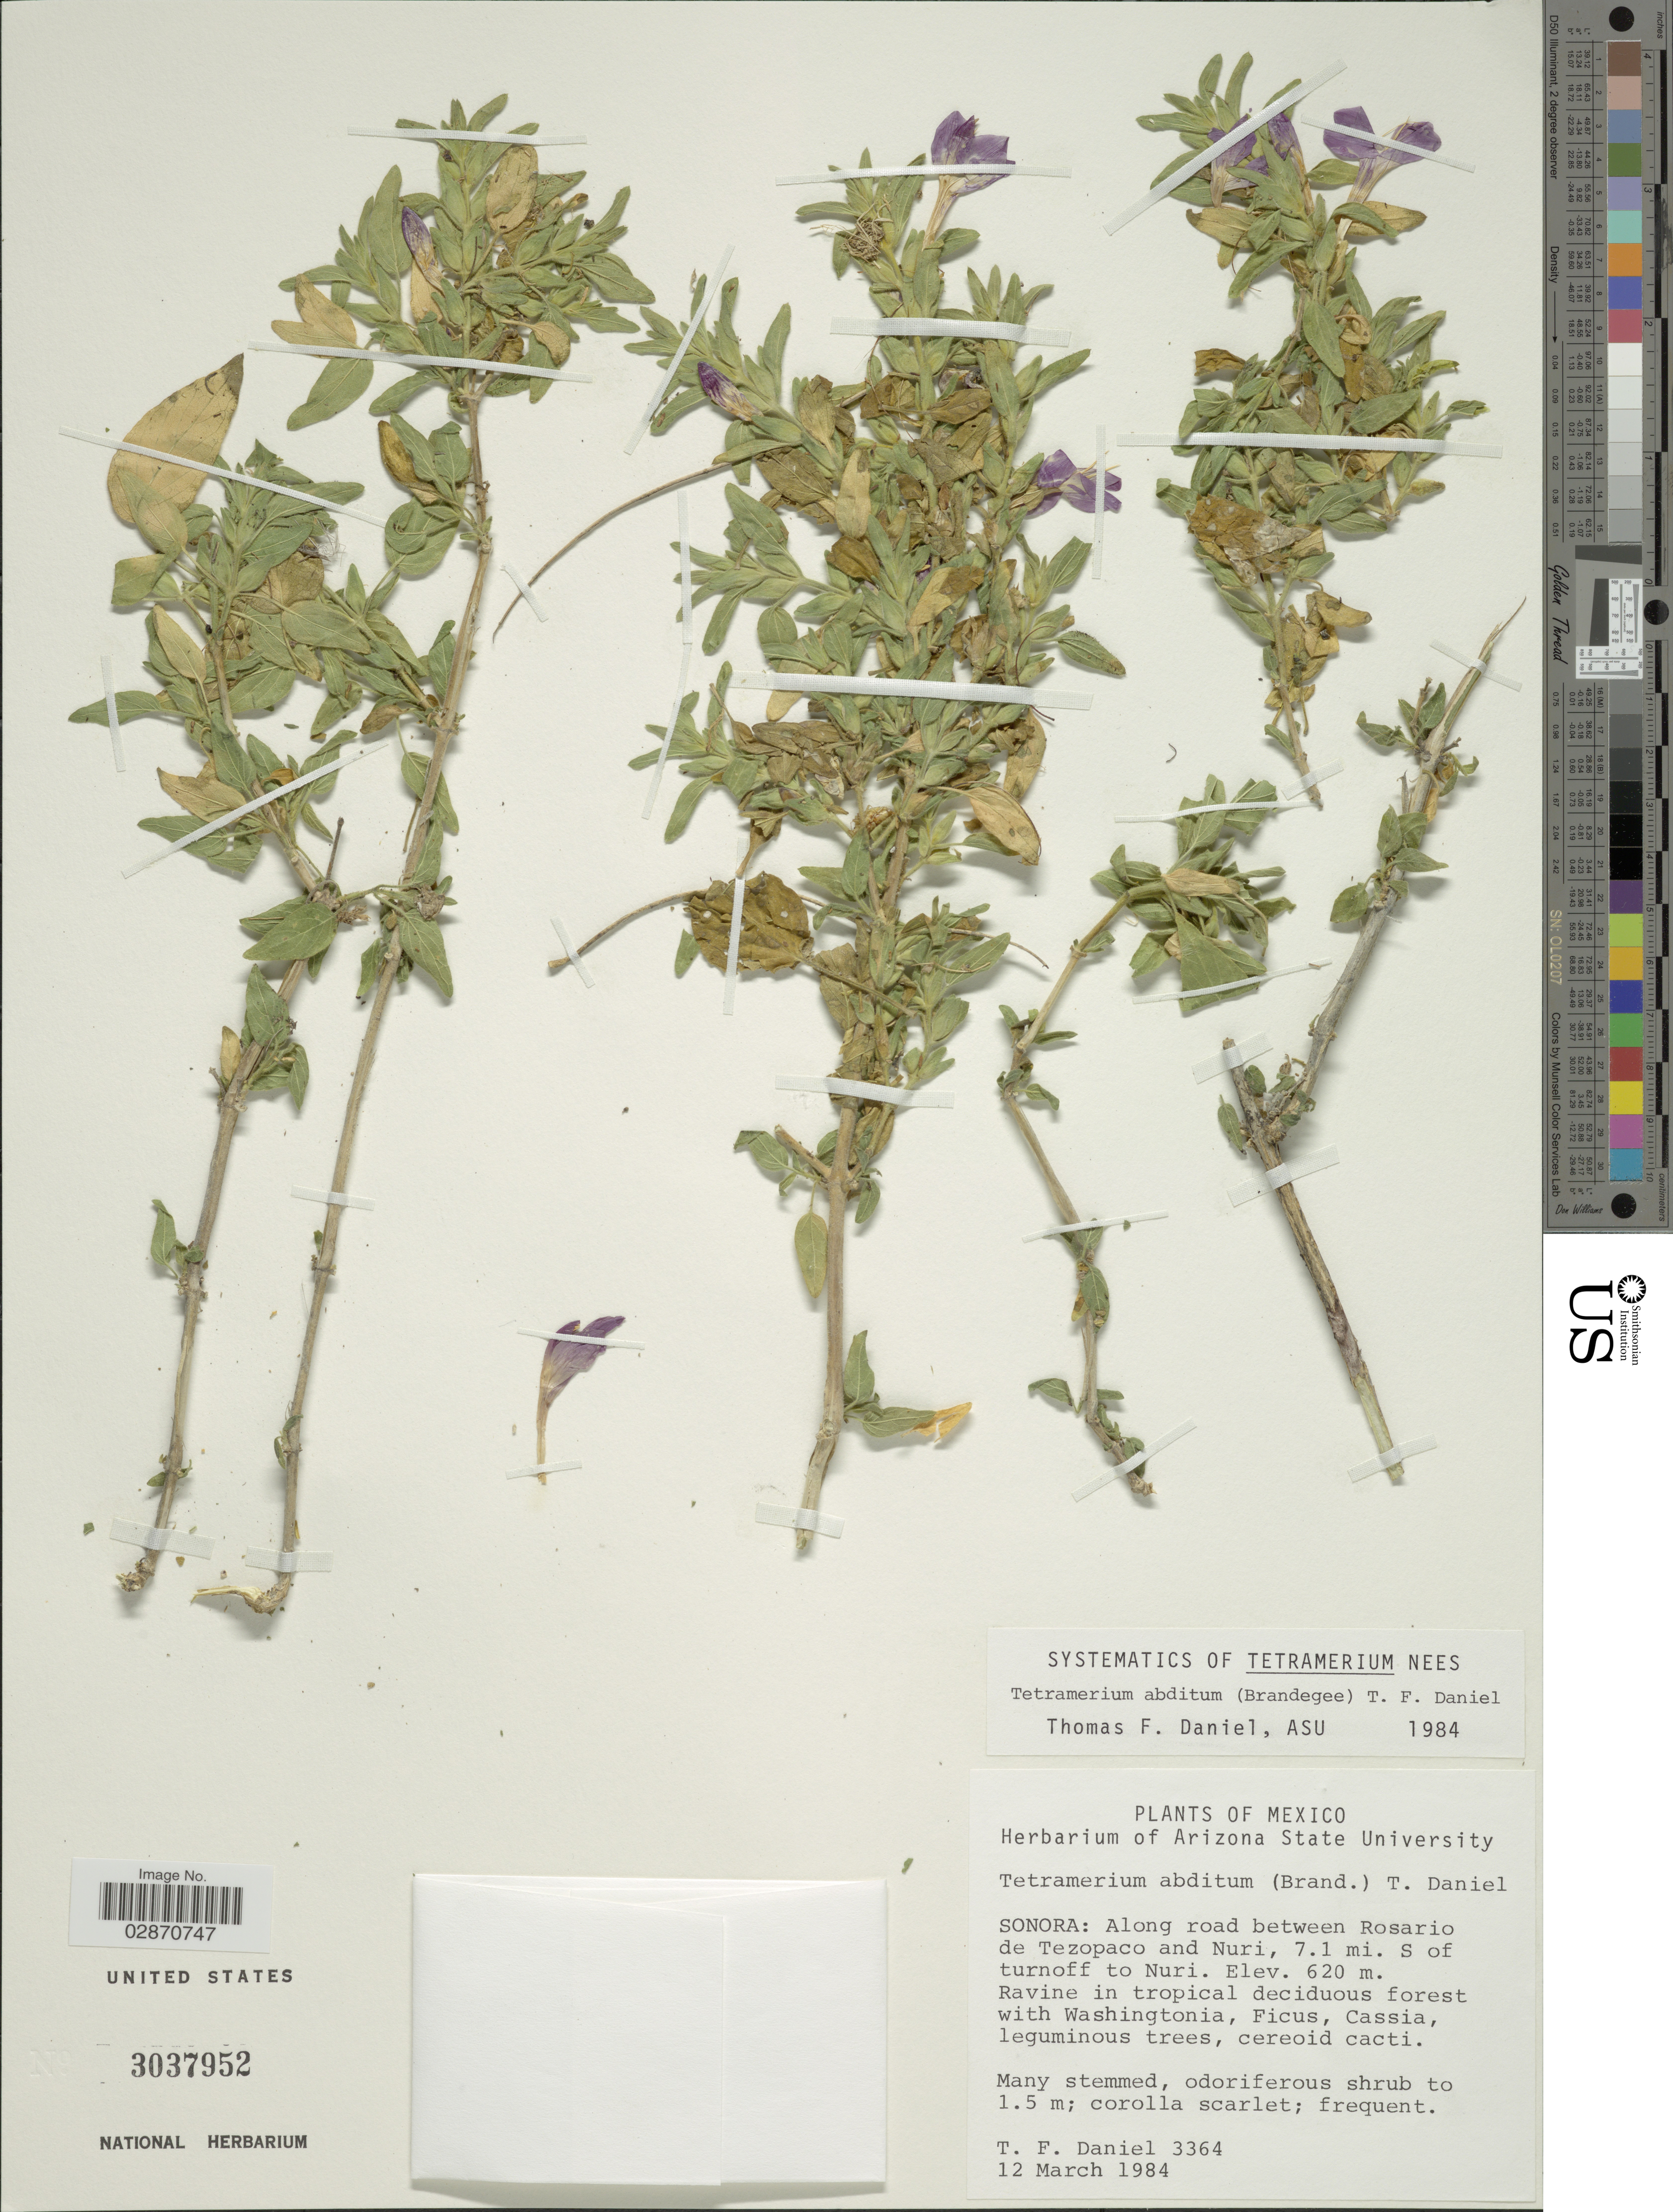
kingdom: Plantae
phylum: Tracheophyta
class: Magnoliopsida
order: Lamiales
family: Acanthaceae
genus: Tetramerium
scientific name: Tetramerium abditum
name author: (Brandegee) T.F. Daniel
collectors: T. F. Daniel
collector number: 3364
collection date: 1984-03-12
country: Mexico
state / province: Sonora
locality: Along road between Rosario de Tezopaco and Nuri, 7.1 mi. S of turnoff to Nuri.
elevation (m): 620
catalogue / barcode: US 3037952